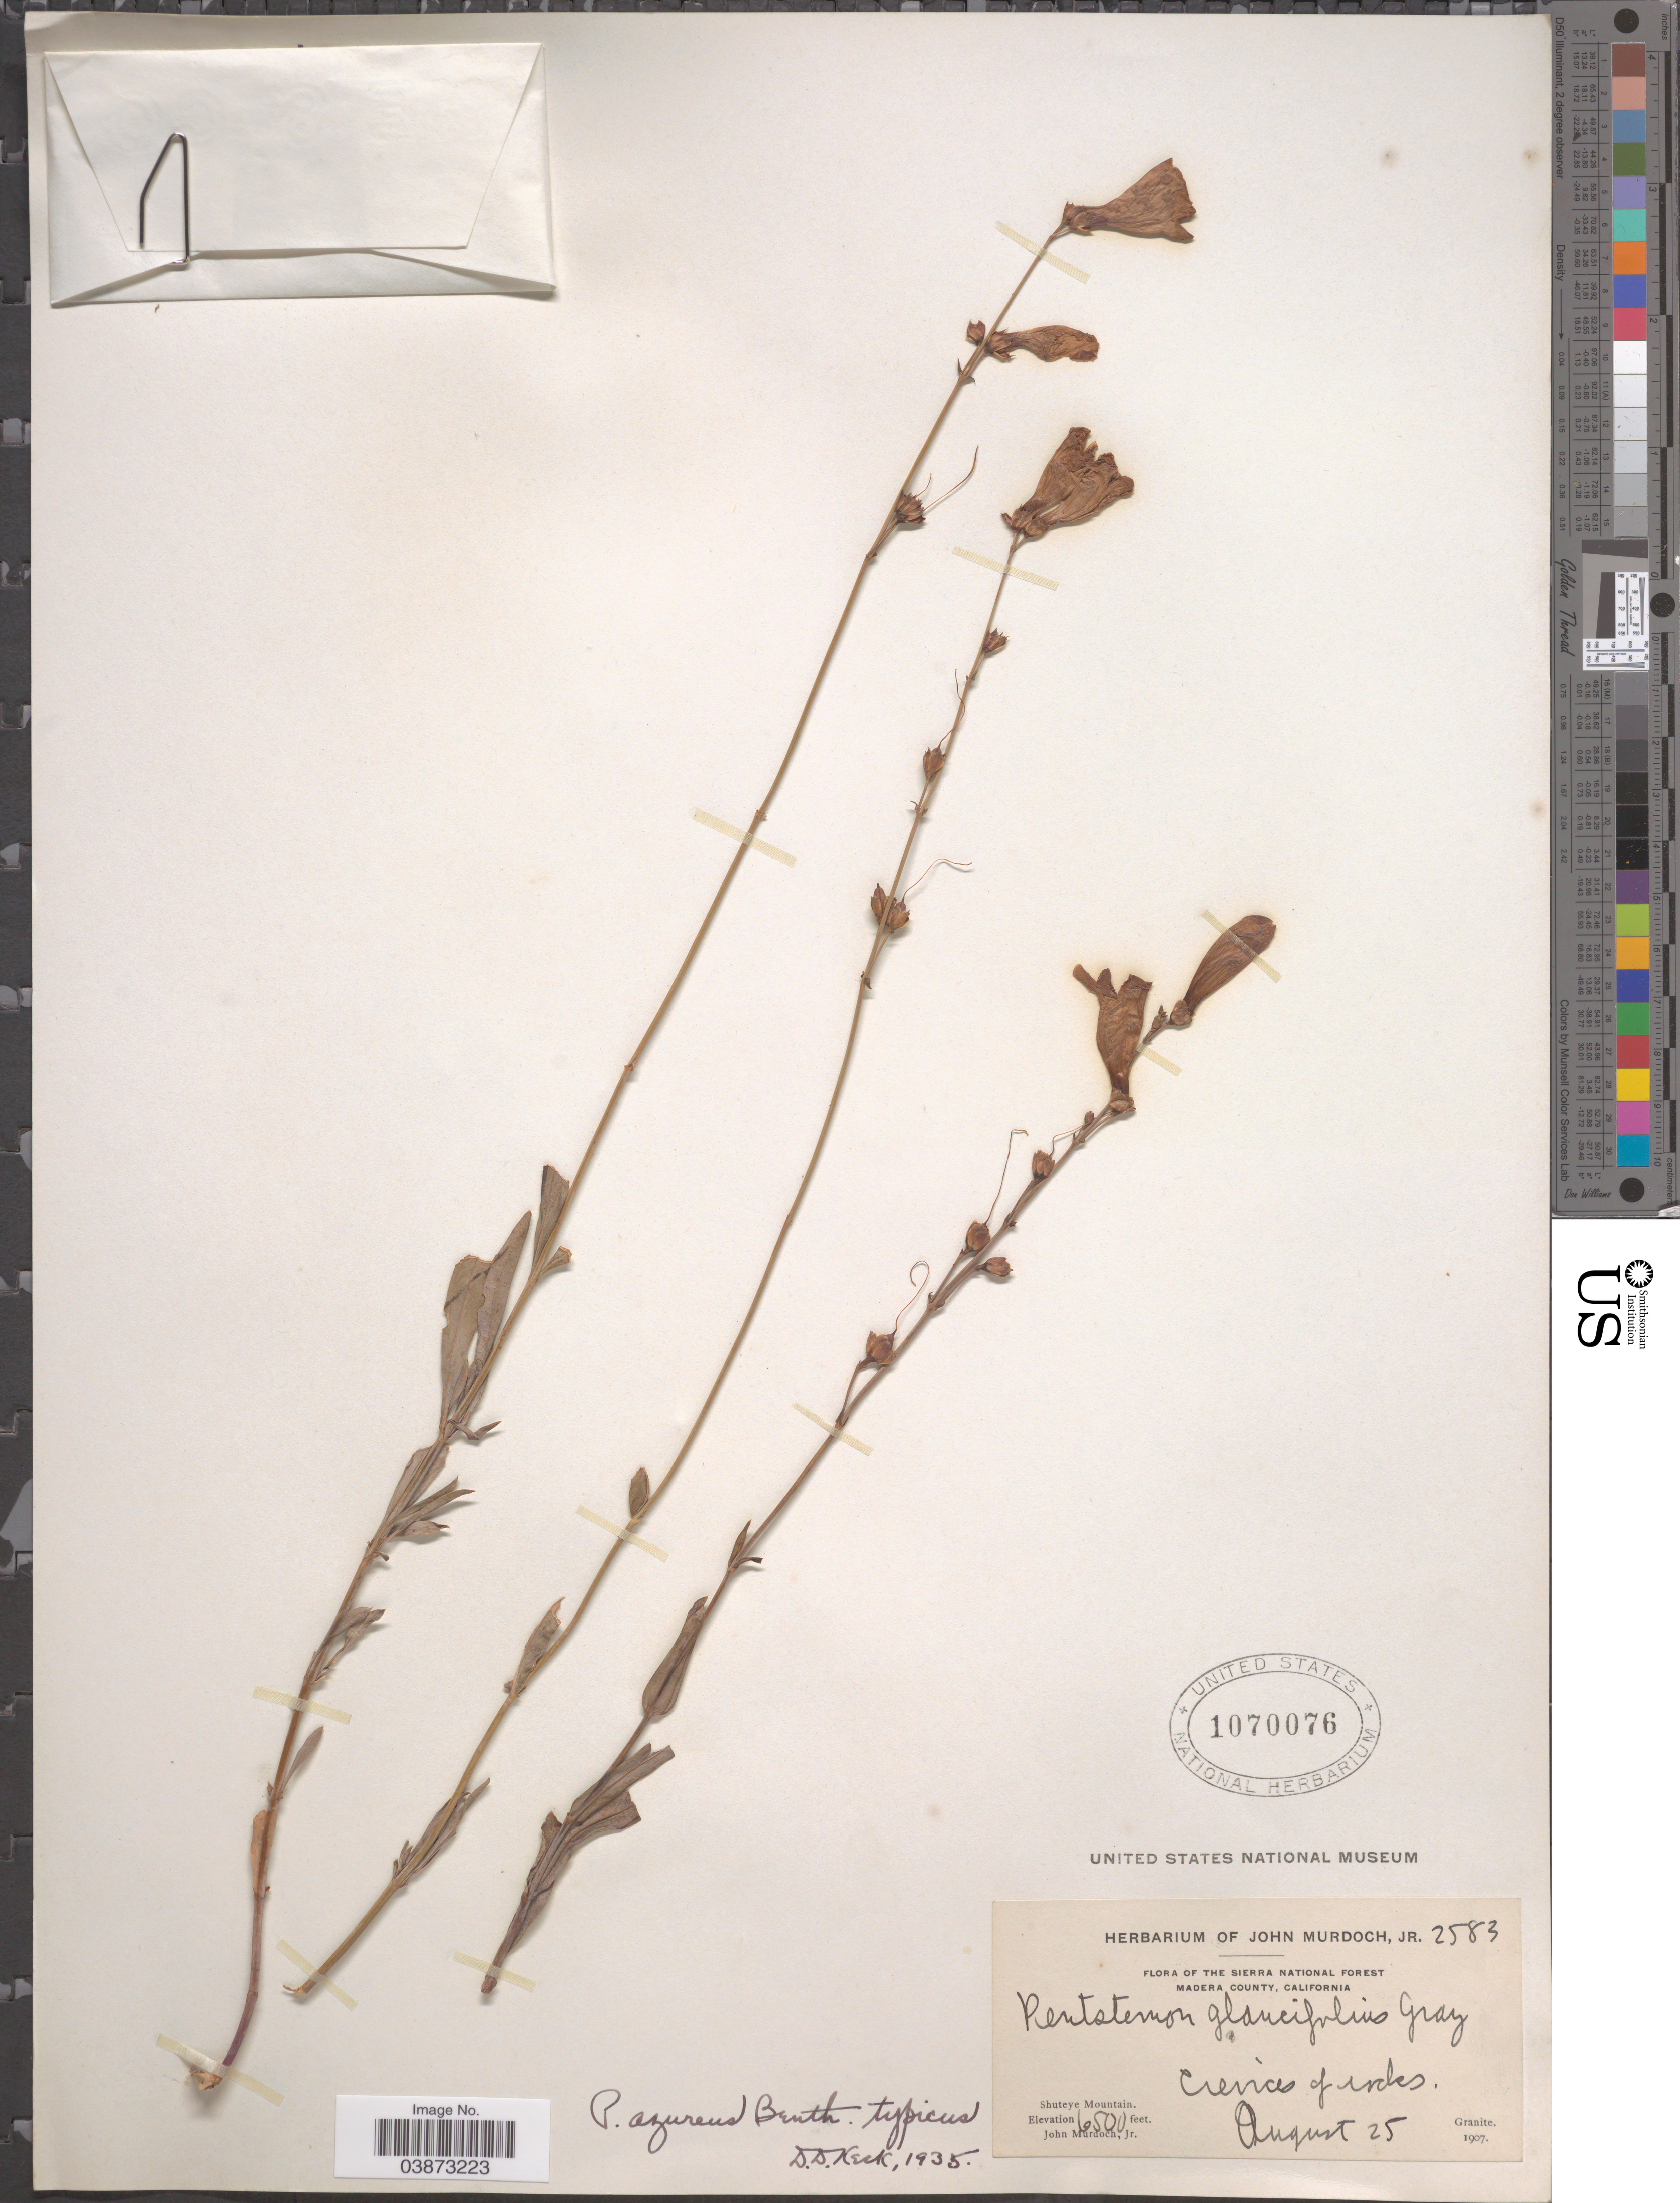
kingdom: Plantae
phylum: Tracheophyta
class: Magnoliopsida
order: Lamiales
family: Plantaginaceae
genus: Penstemon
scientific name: Penstemon azureus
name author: Benth.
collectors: J. Murdoch Jr.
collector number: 2583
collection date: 1907-08-25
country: United States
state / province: California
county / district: Madera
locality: The Sierra National Forest. Madera County. Shuteye Mounain.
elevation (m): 1981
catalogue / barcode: US 1070076